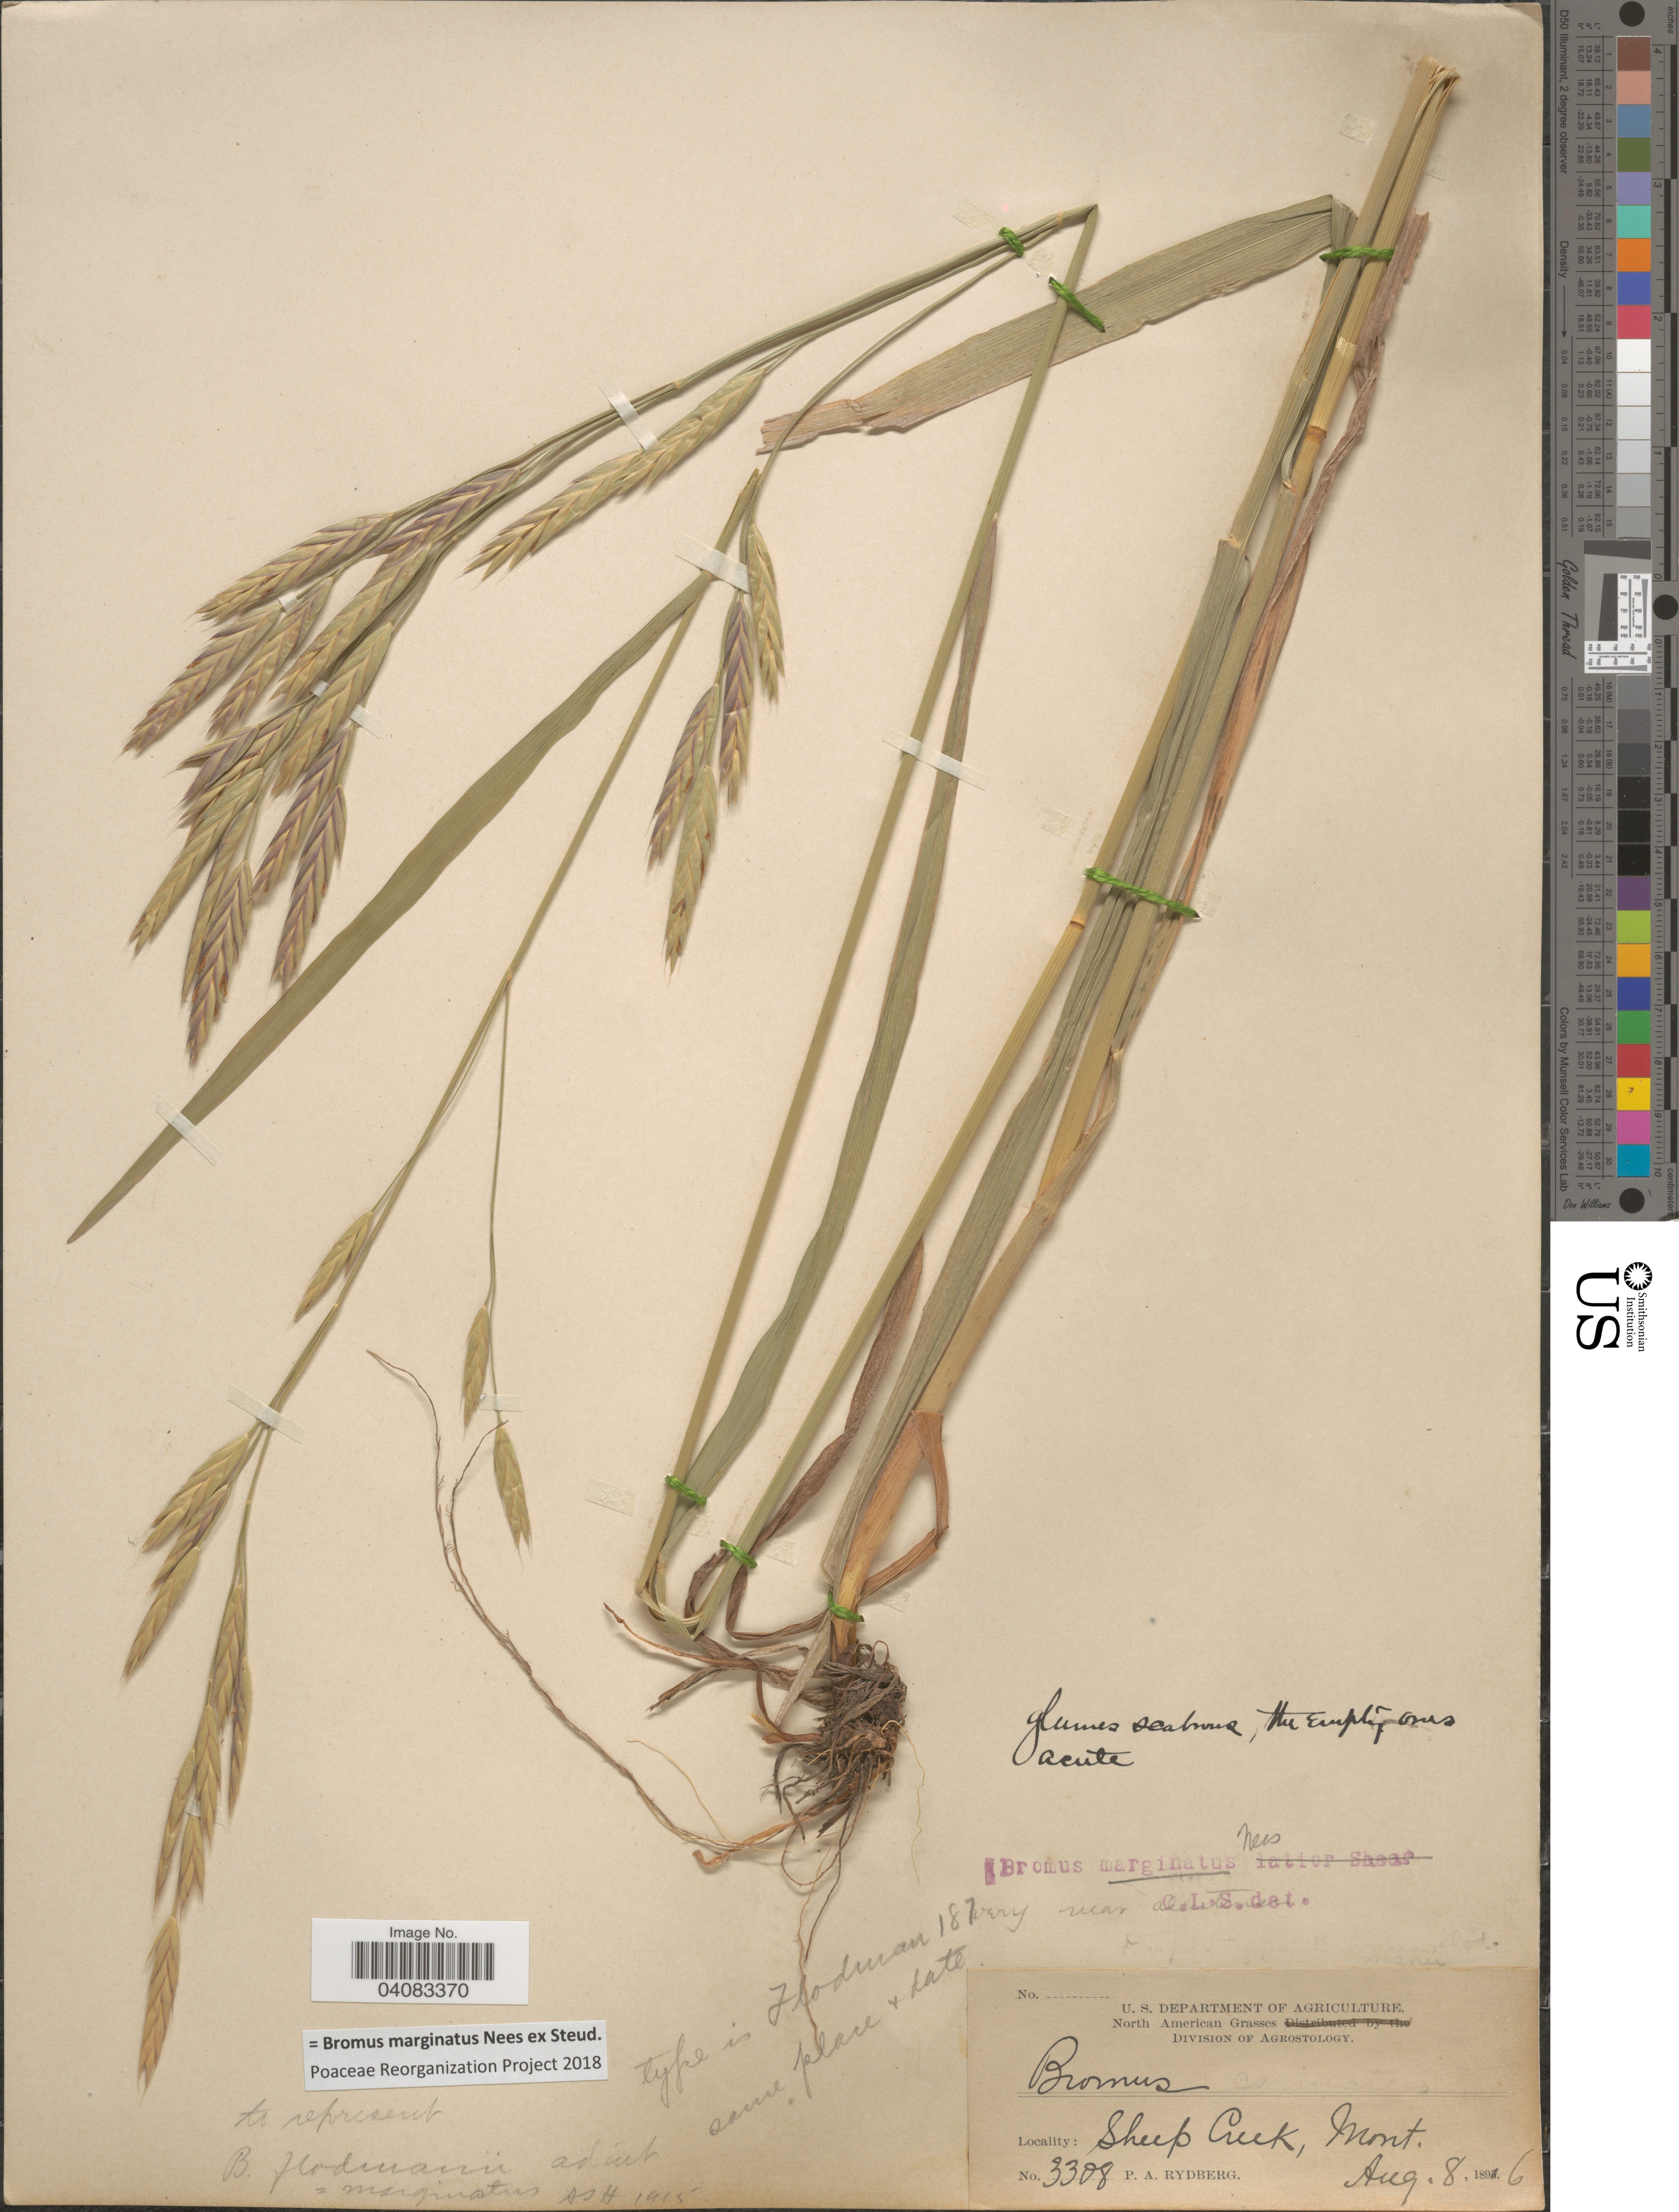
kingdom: Plantae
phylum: Tracheophyta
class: Liliopsida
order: Poales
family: Poaceae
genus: Bromus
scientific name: Bromus marginatus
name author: Nees ex Steud.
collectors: P. A. Rydberg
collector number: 3308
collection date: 1896-08-08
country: United States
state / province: Montana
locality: Sheep Creek.